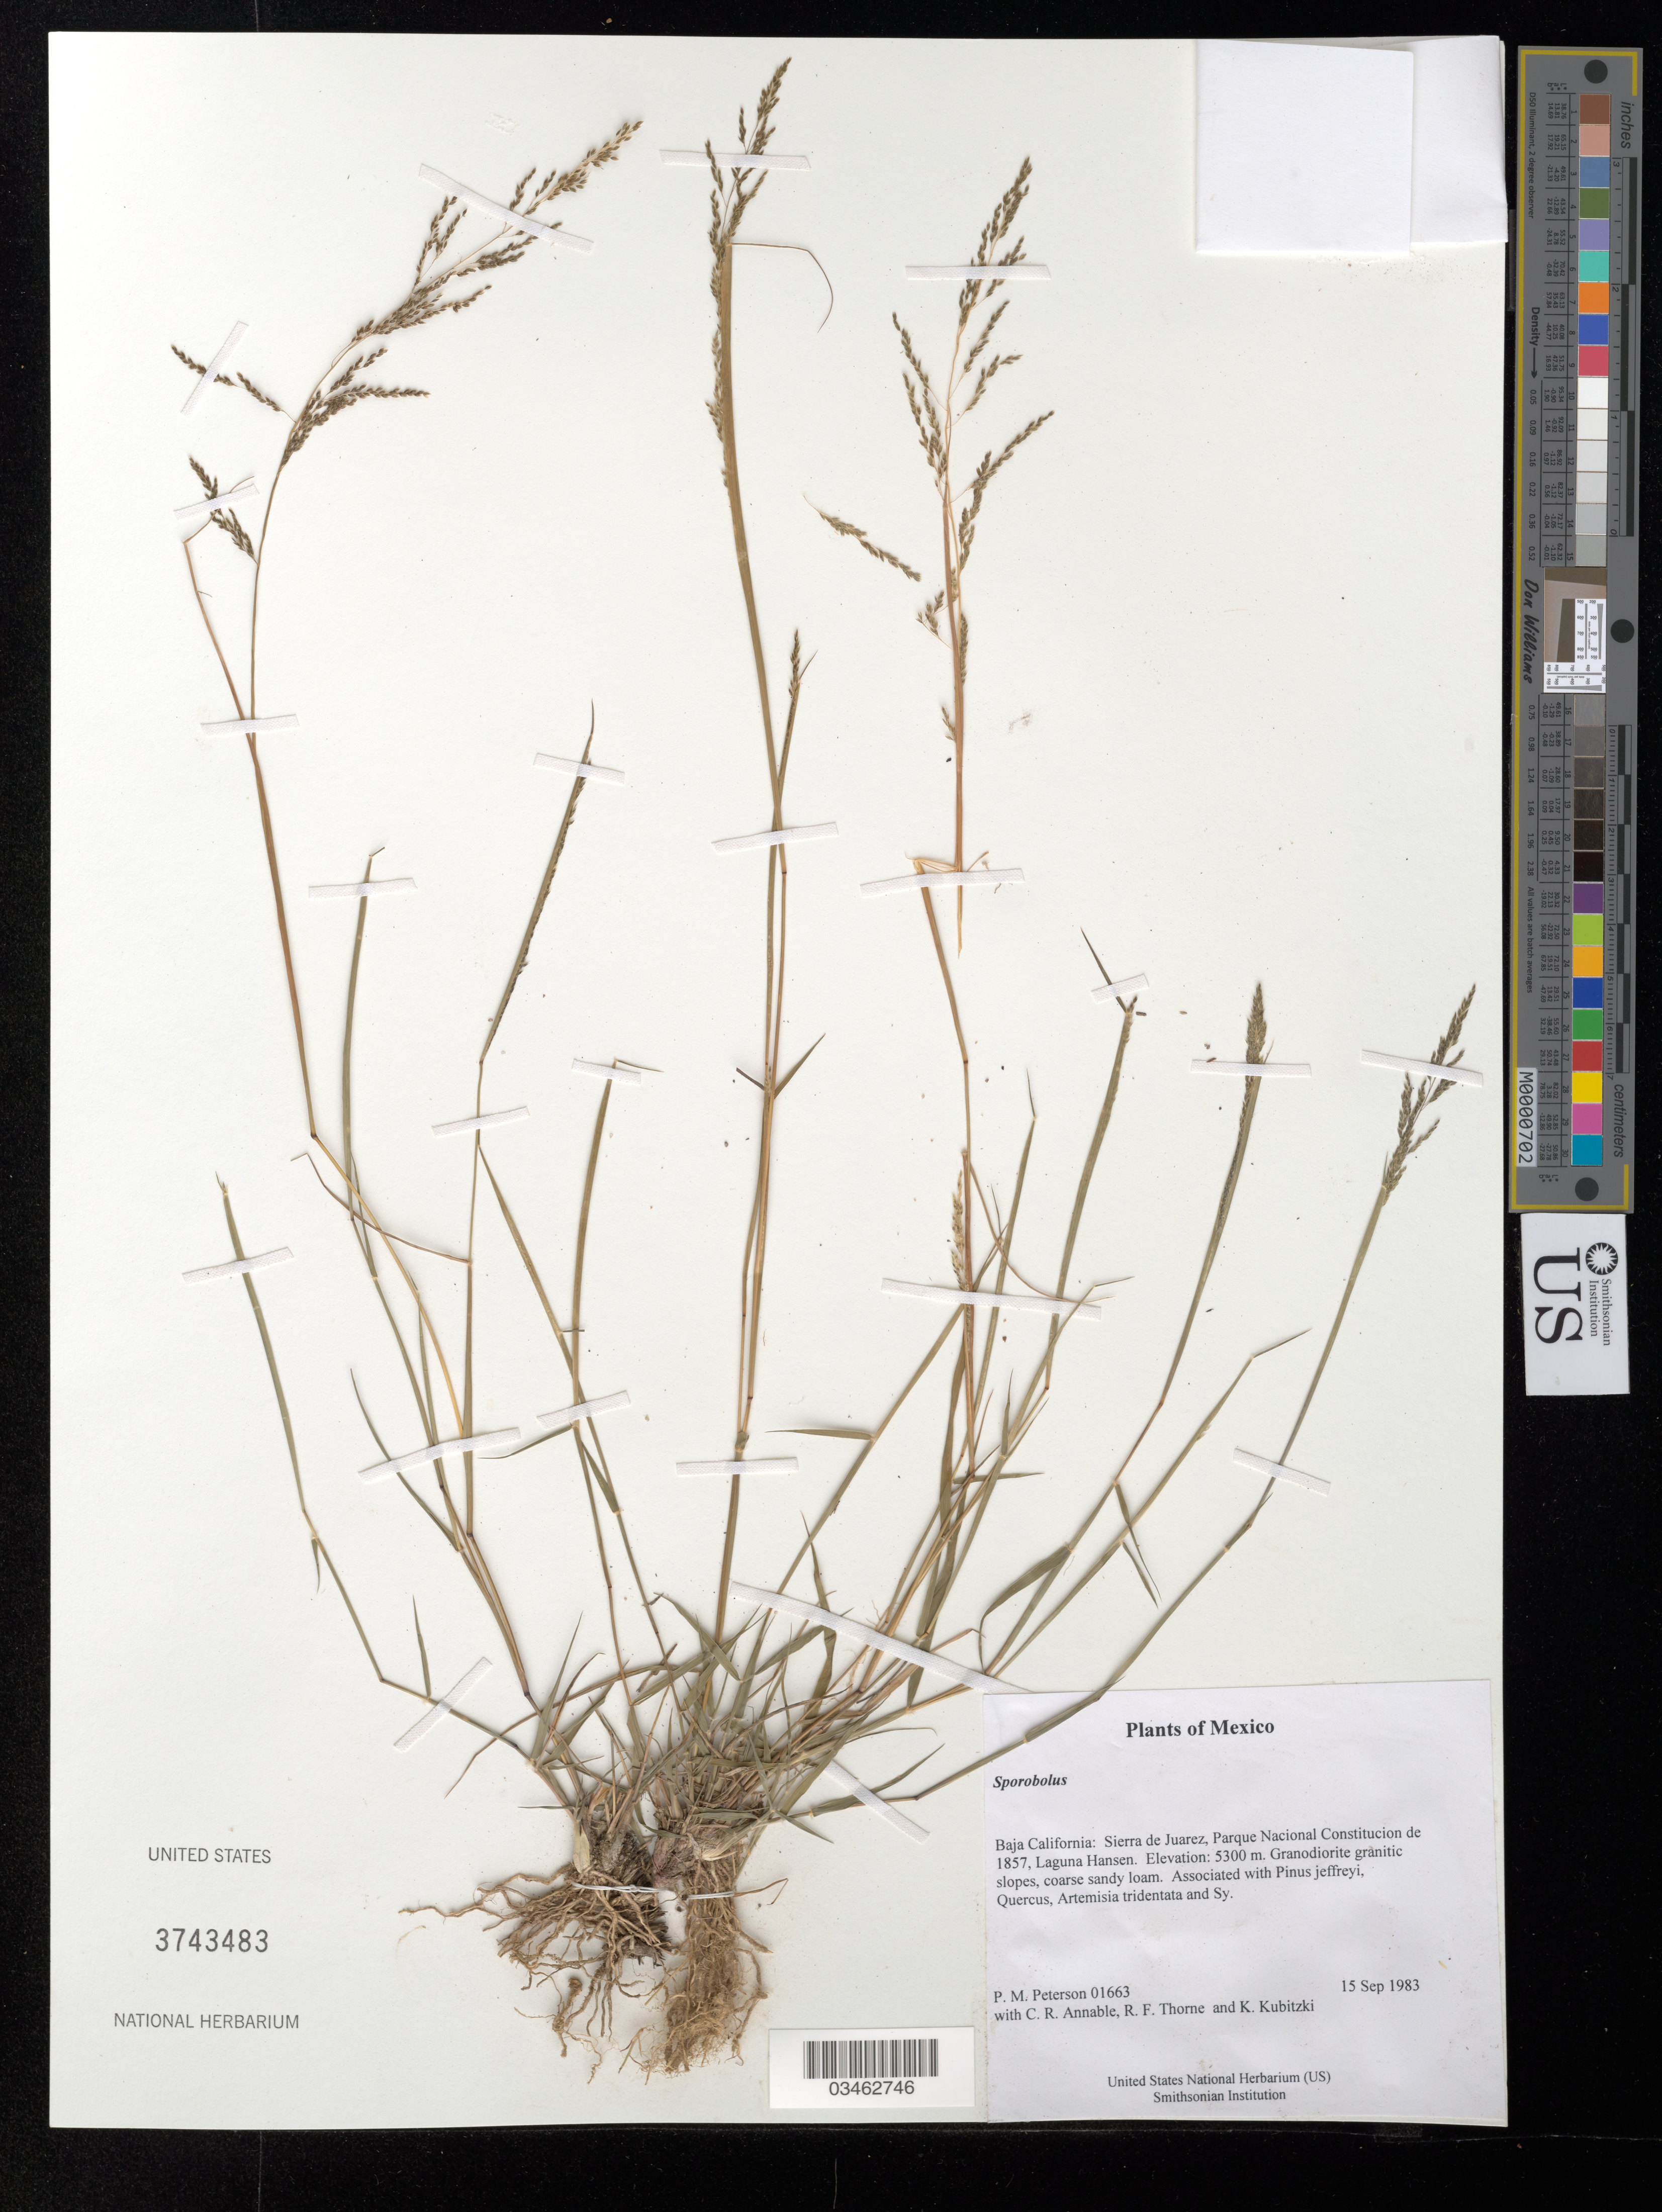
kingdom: Plantae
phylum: Tracheophyta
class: Liliopsida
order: Poales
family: Poaceae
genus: Sporobolus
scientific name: Sporobolus sp.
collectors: P. M. Peterson, C. R. Annable, R. F. Thorne & K. Kubitzki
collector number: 01663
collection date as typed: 15 Sep 1983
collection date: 1983-09-15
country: Mexico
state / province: Baja California Norte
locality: Sierra de Juarez, Parque Nacional Constitucion de 1857, Laguna Hansen.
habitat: Granodiorite granitic slopes, coarse sandy loam. Associated with Pinus jeffreyi, Quercus, Artemisia tridentata and Sy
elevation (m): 5300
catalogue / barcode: US 3743483